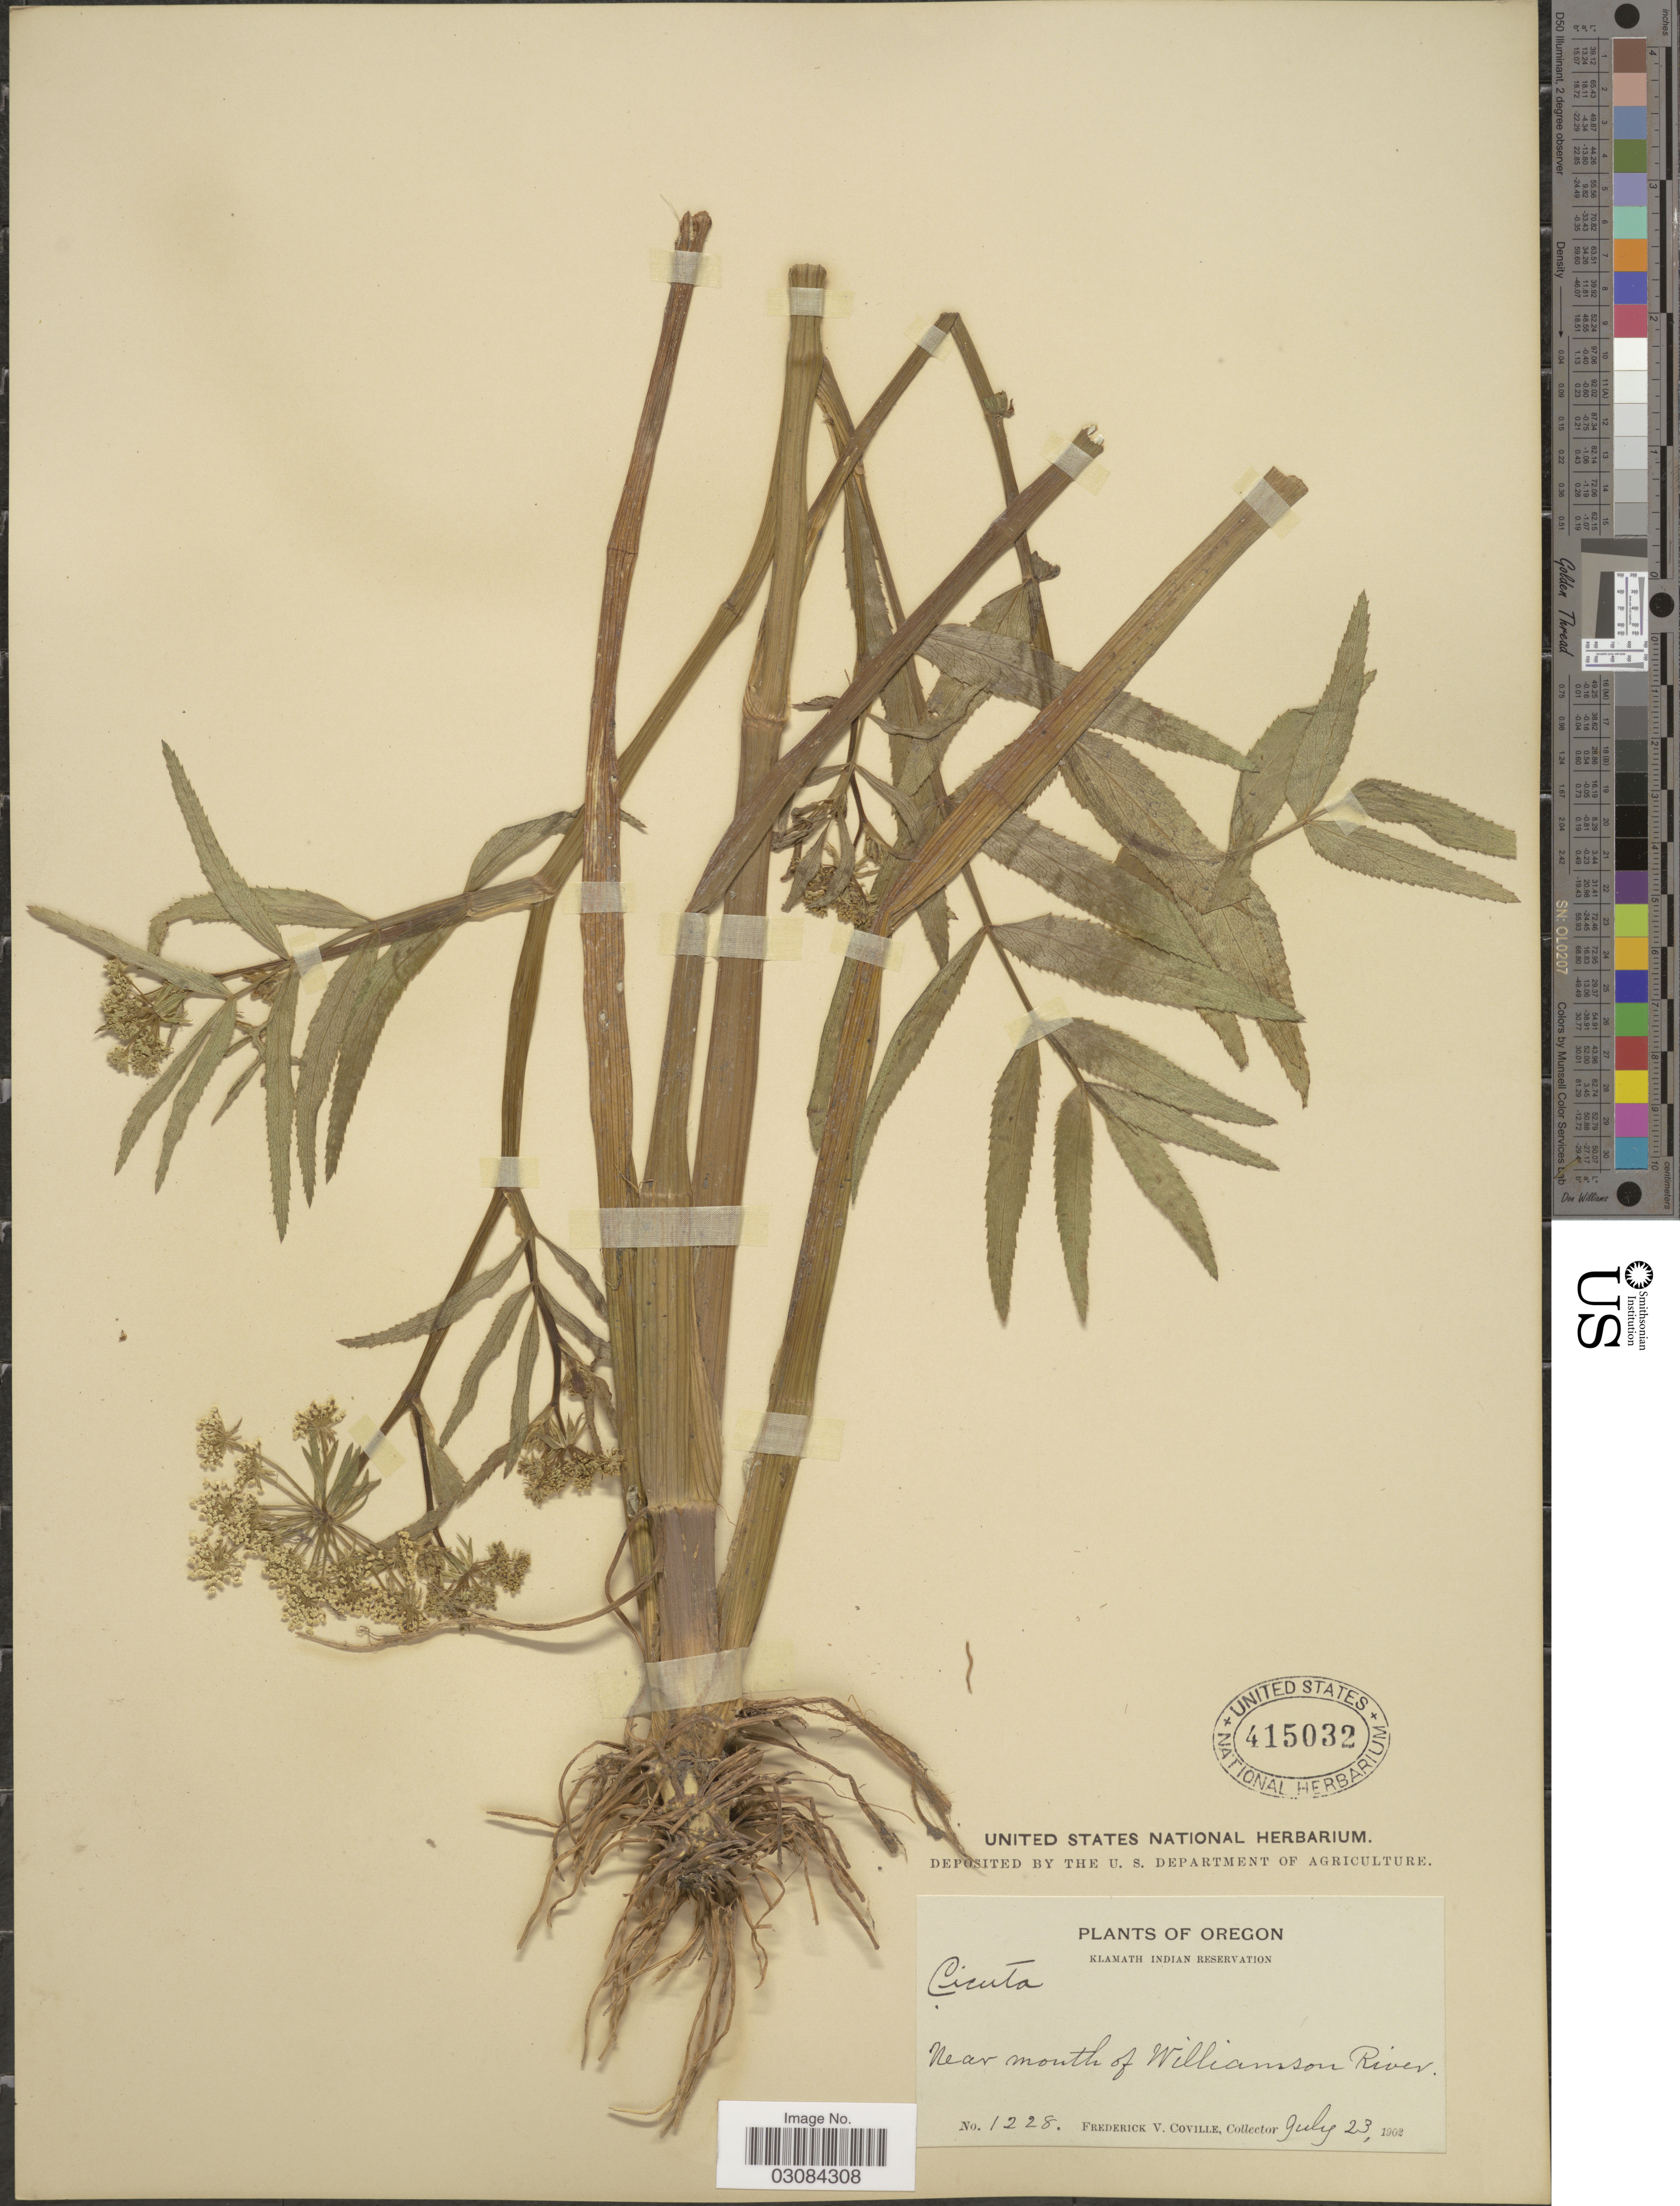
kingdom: Plantae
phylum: Tracheophyta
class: Magnoliopsida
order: Apiales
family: Apiaceae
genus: Cicuta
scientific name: Cicuta douglasii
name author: (DC.) J.M. Coult. & Rose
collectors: F. V. Coville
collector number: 1228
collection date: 1902-07-23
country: United States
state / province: Oregon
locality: Klamath Indian Reservation. Near mouth of Williamson River.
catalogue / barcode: US 415032